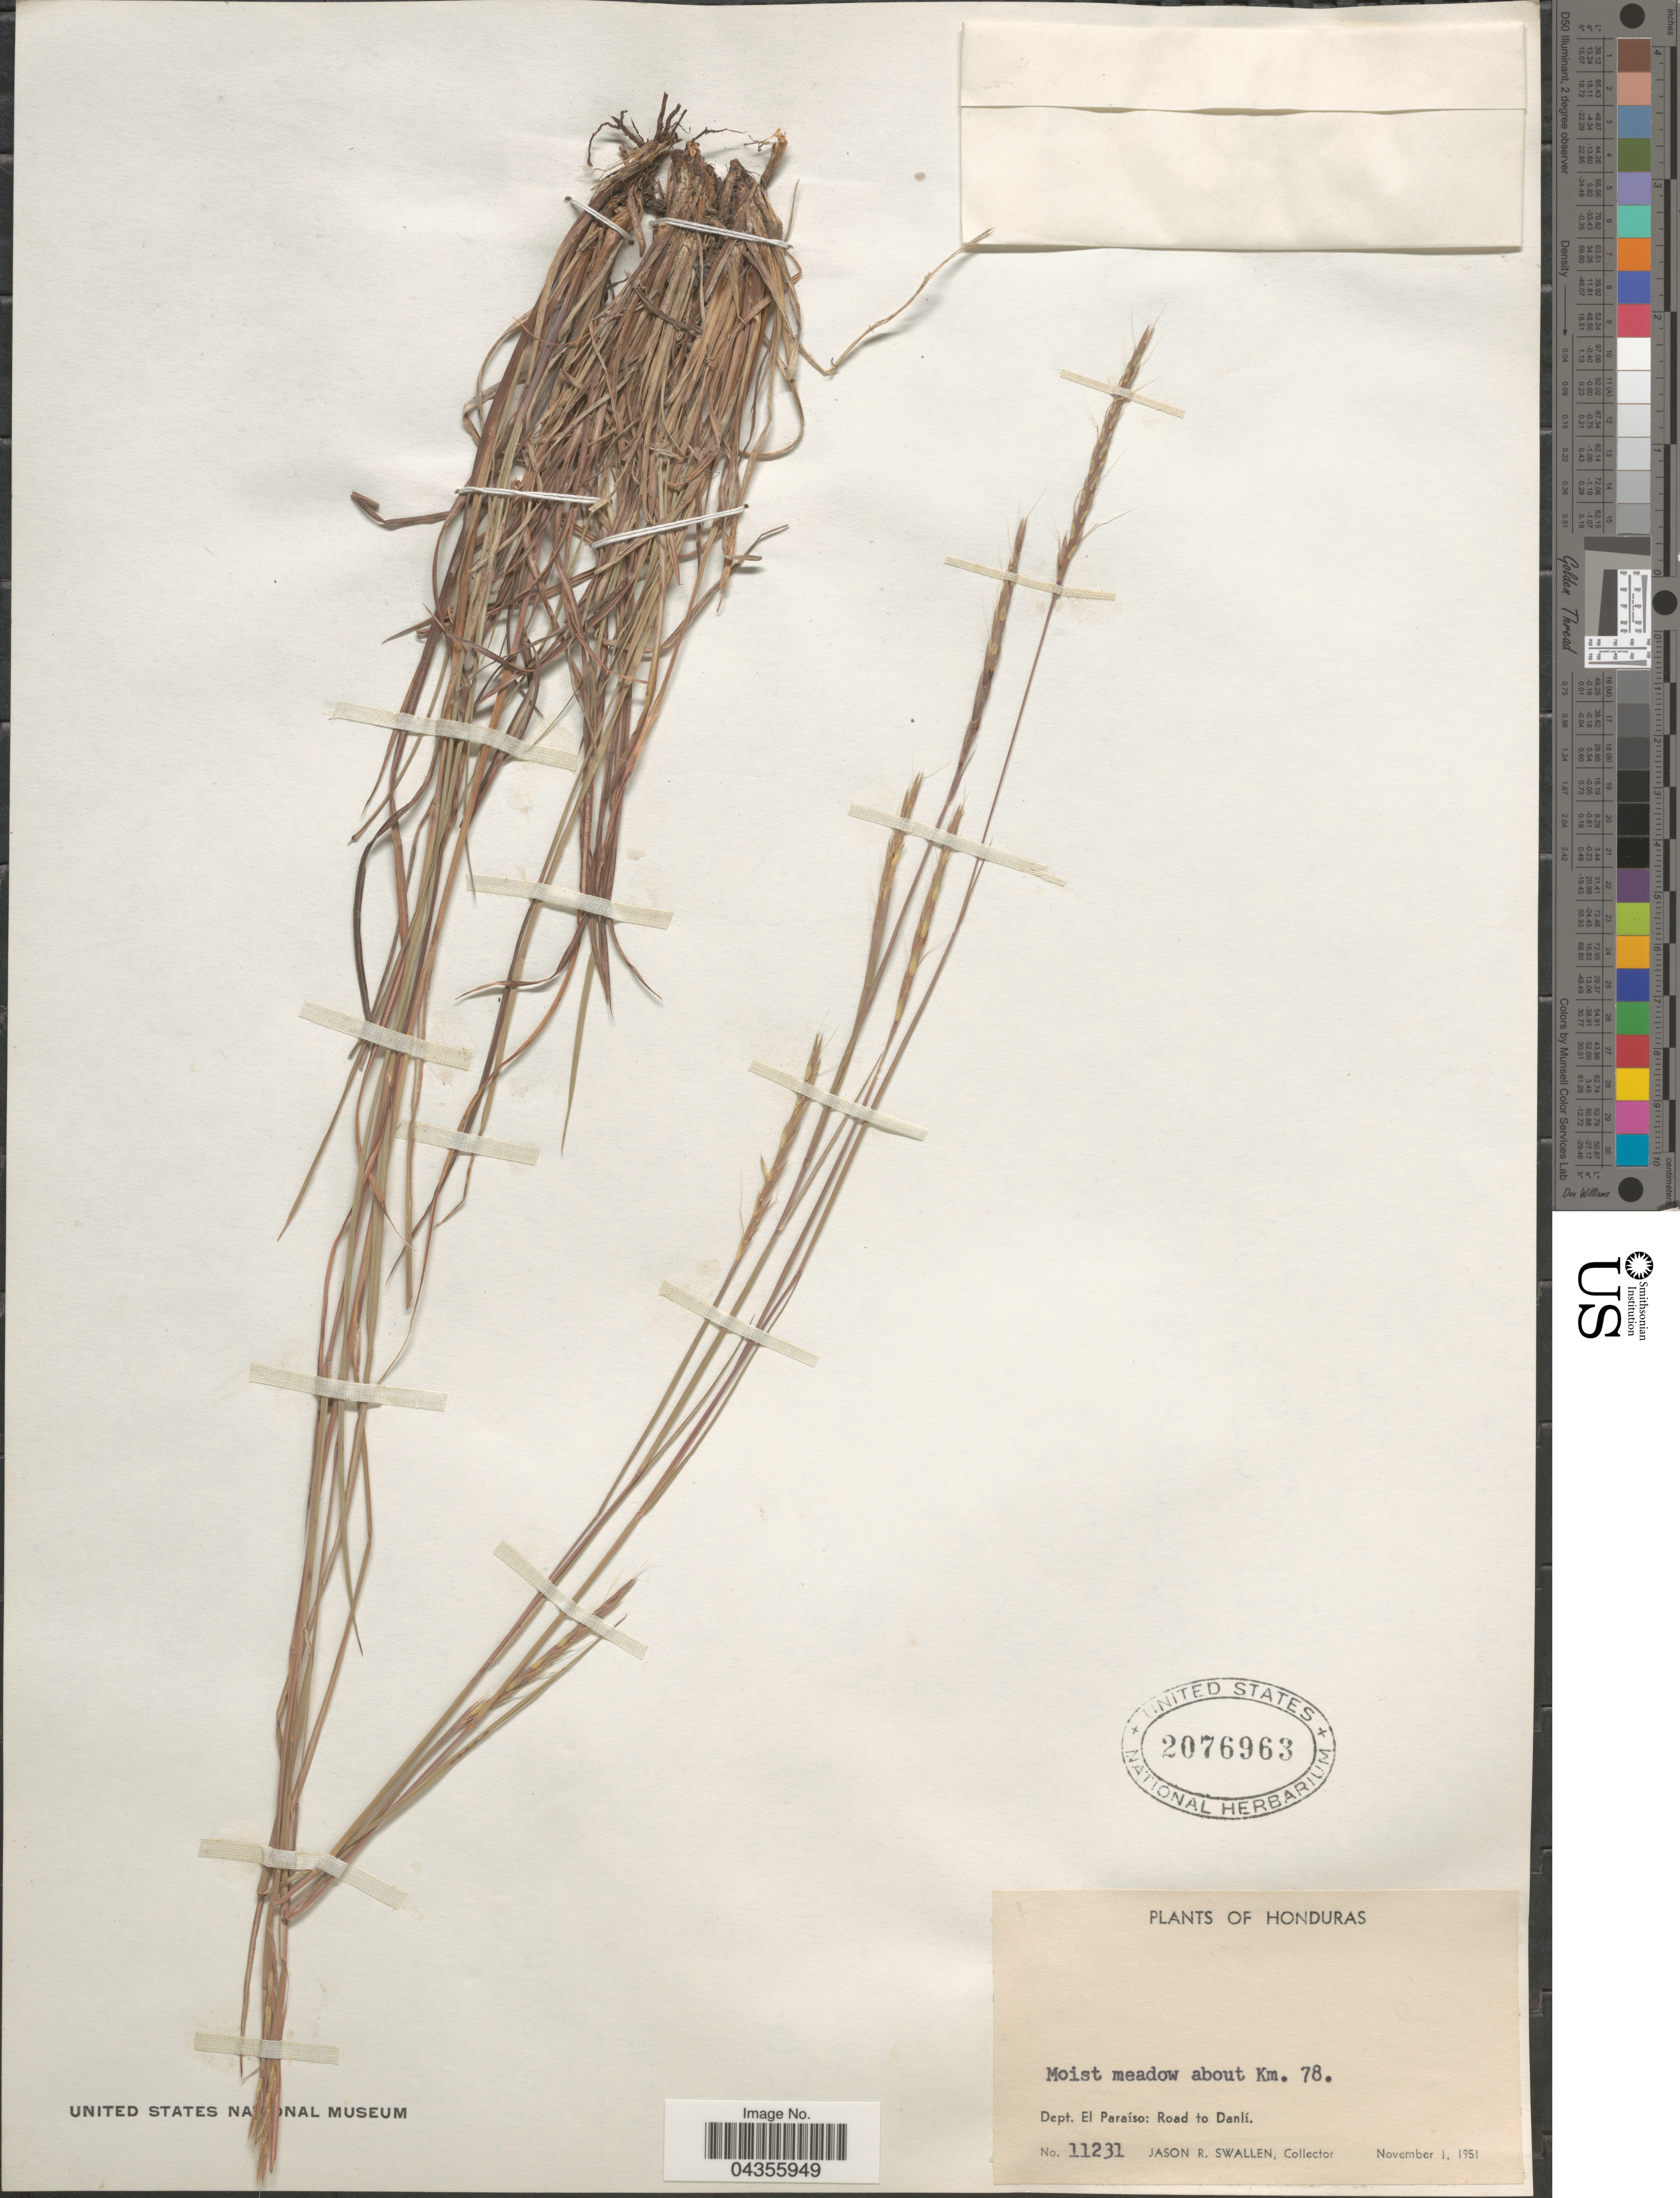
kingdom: Plantae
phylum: Tracheophyta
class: Liliopsida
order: Poales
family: Poaceae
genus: Schizachyrium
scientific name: Schizachyrium tenerum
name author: Nees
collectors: J. R. Swallen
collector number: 11231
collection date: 1951-11-01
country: Honduras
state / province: El Paraiso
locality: Moist meadow about Km. 78. Dept. El Paraíso: Road to Danlí.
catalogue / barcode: US 2076963